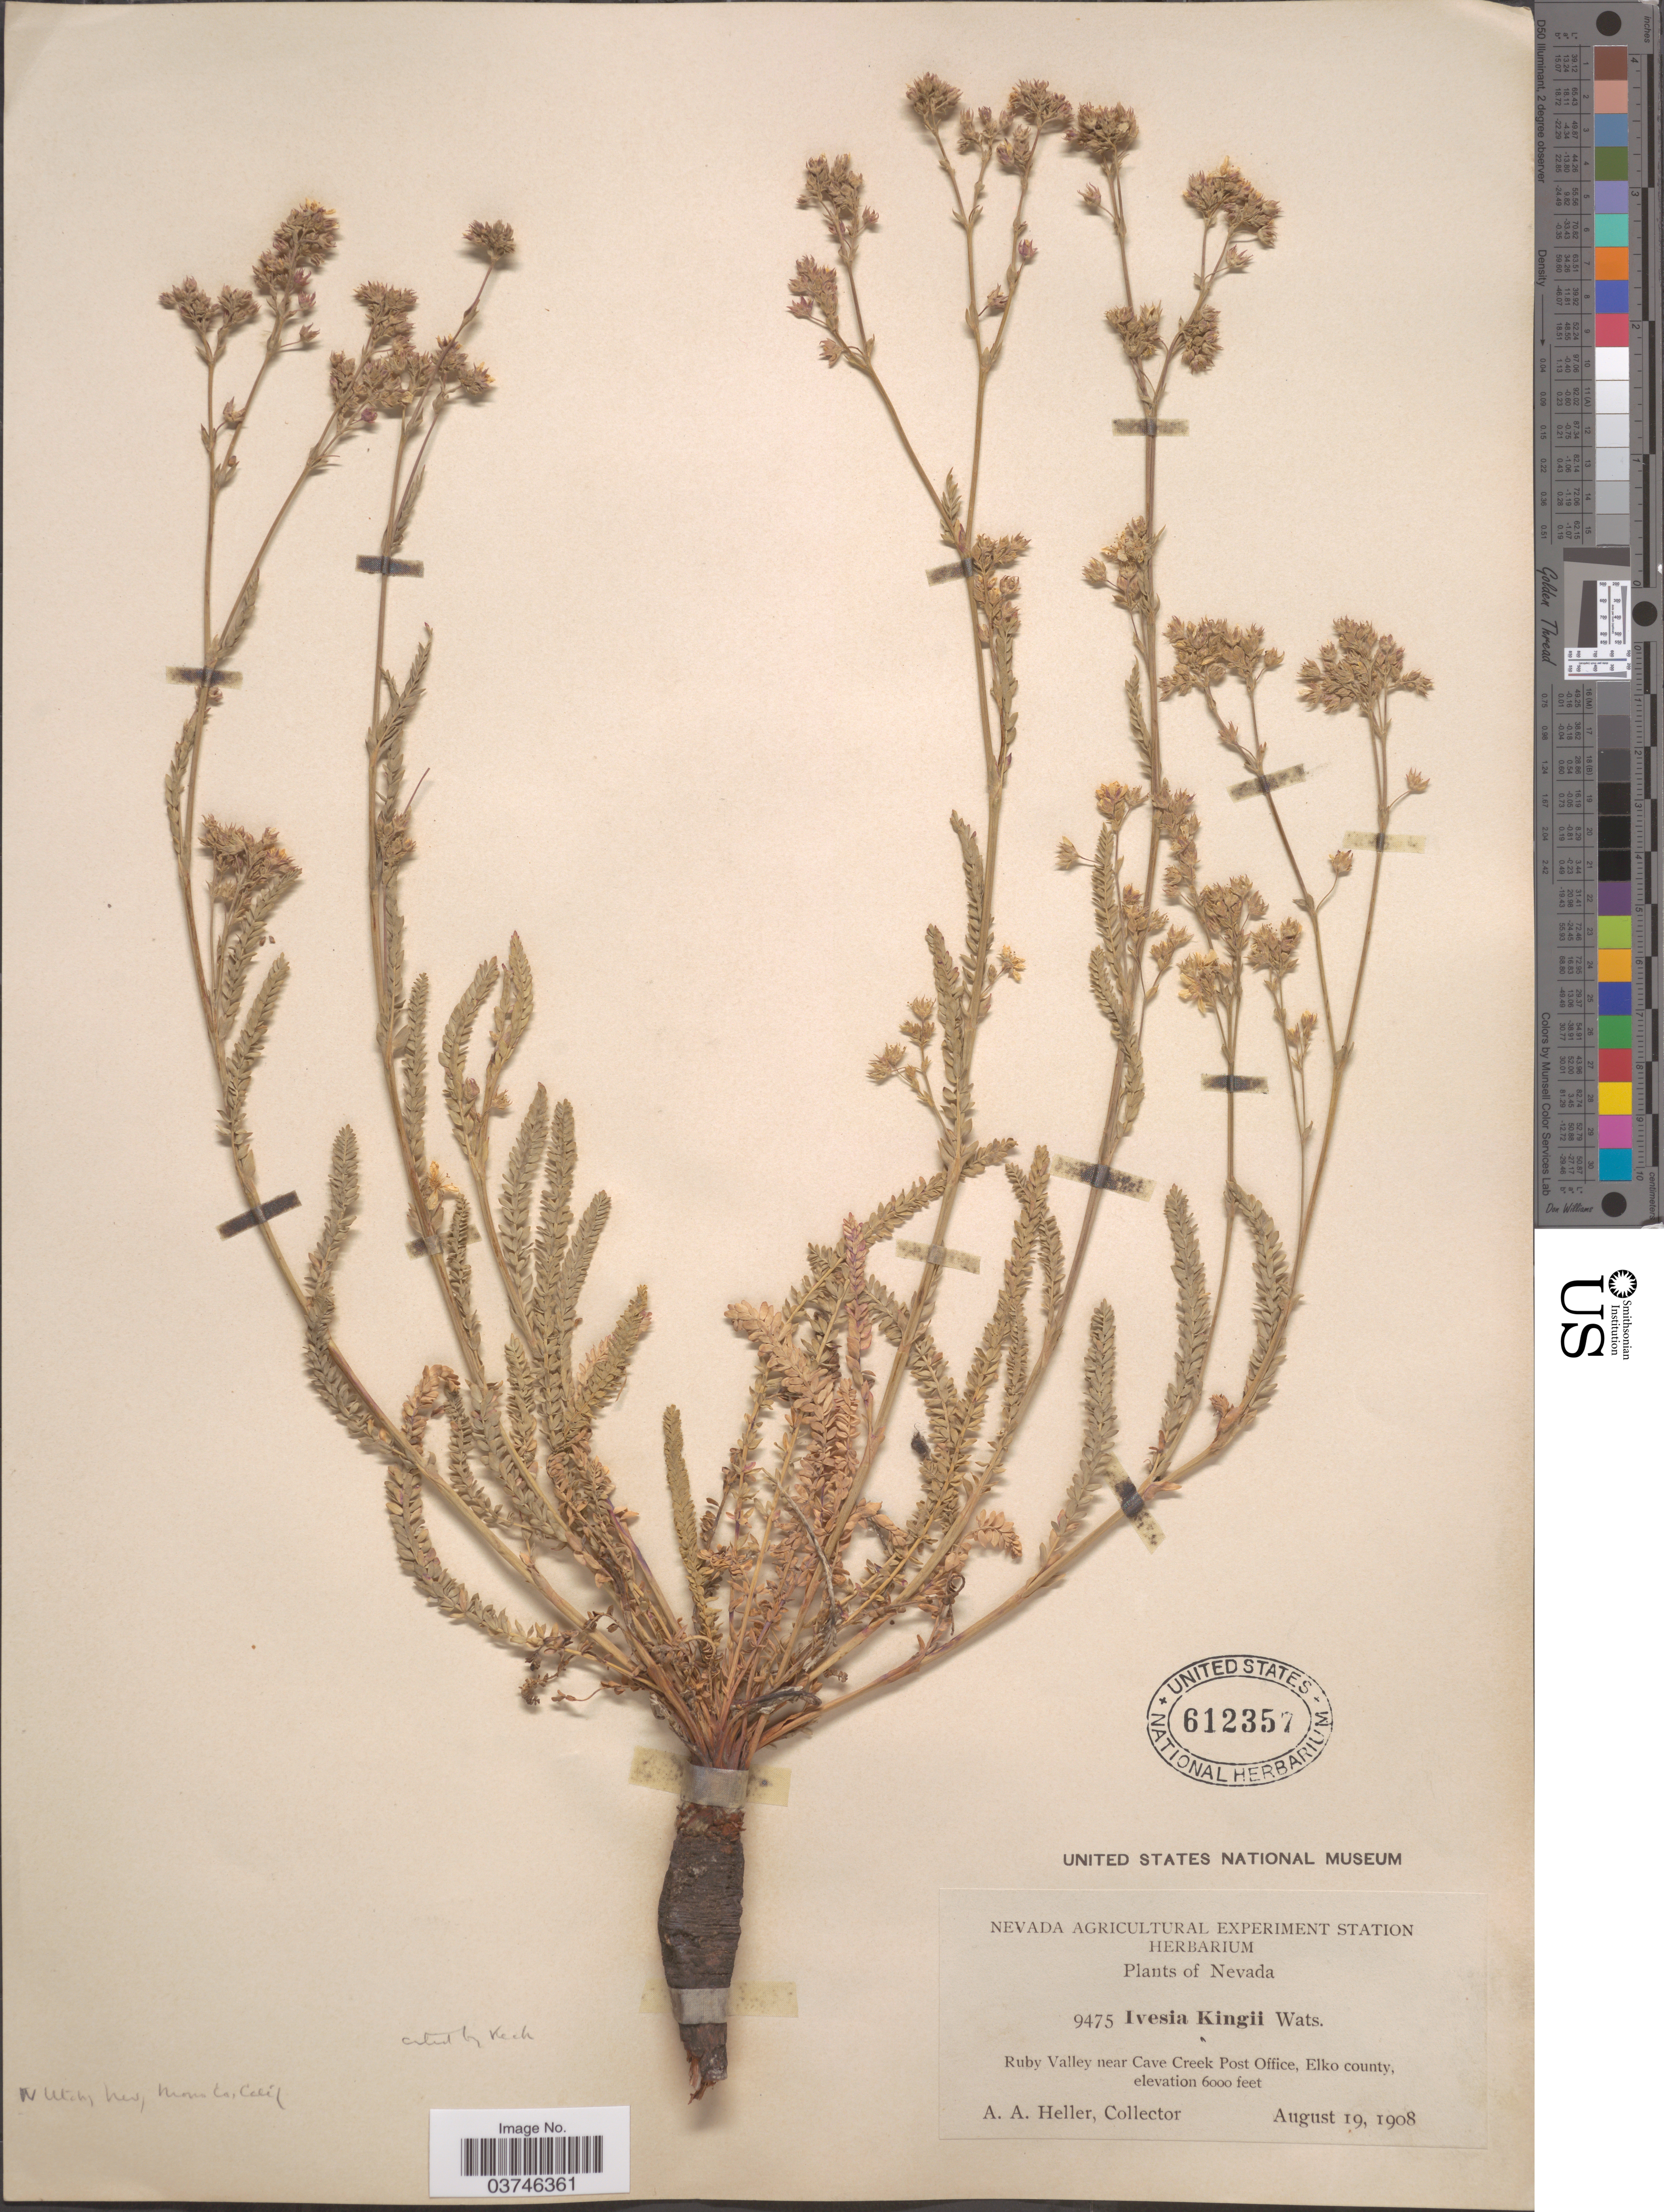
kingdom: Plantae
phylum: Tracheophyta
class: Magnoliopsida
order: Rosales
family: Rosaceae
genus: Potentilla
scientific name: Potentilla kingii var. kingii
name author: (S. Watson) Greene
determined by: Strong, Mark T., (BOT), Smithsonian Institution - National Museum of Natural History (UNITED STATES)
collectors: A. A. Heller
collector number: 9475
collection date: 1908-08-19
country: United States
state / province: Nevada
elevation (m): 1829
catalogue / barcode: US 612357